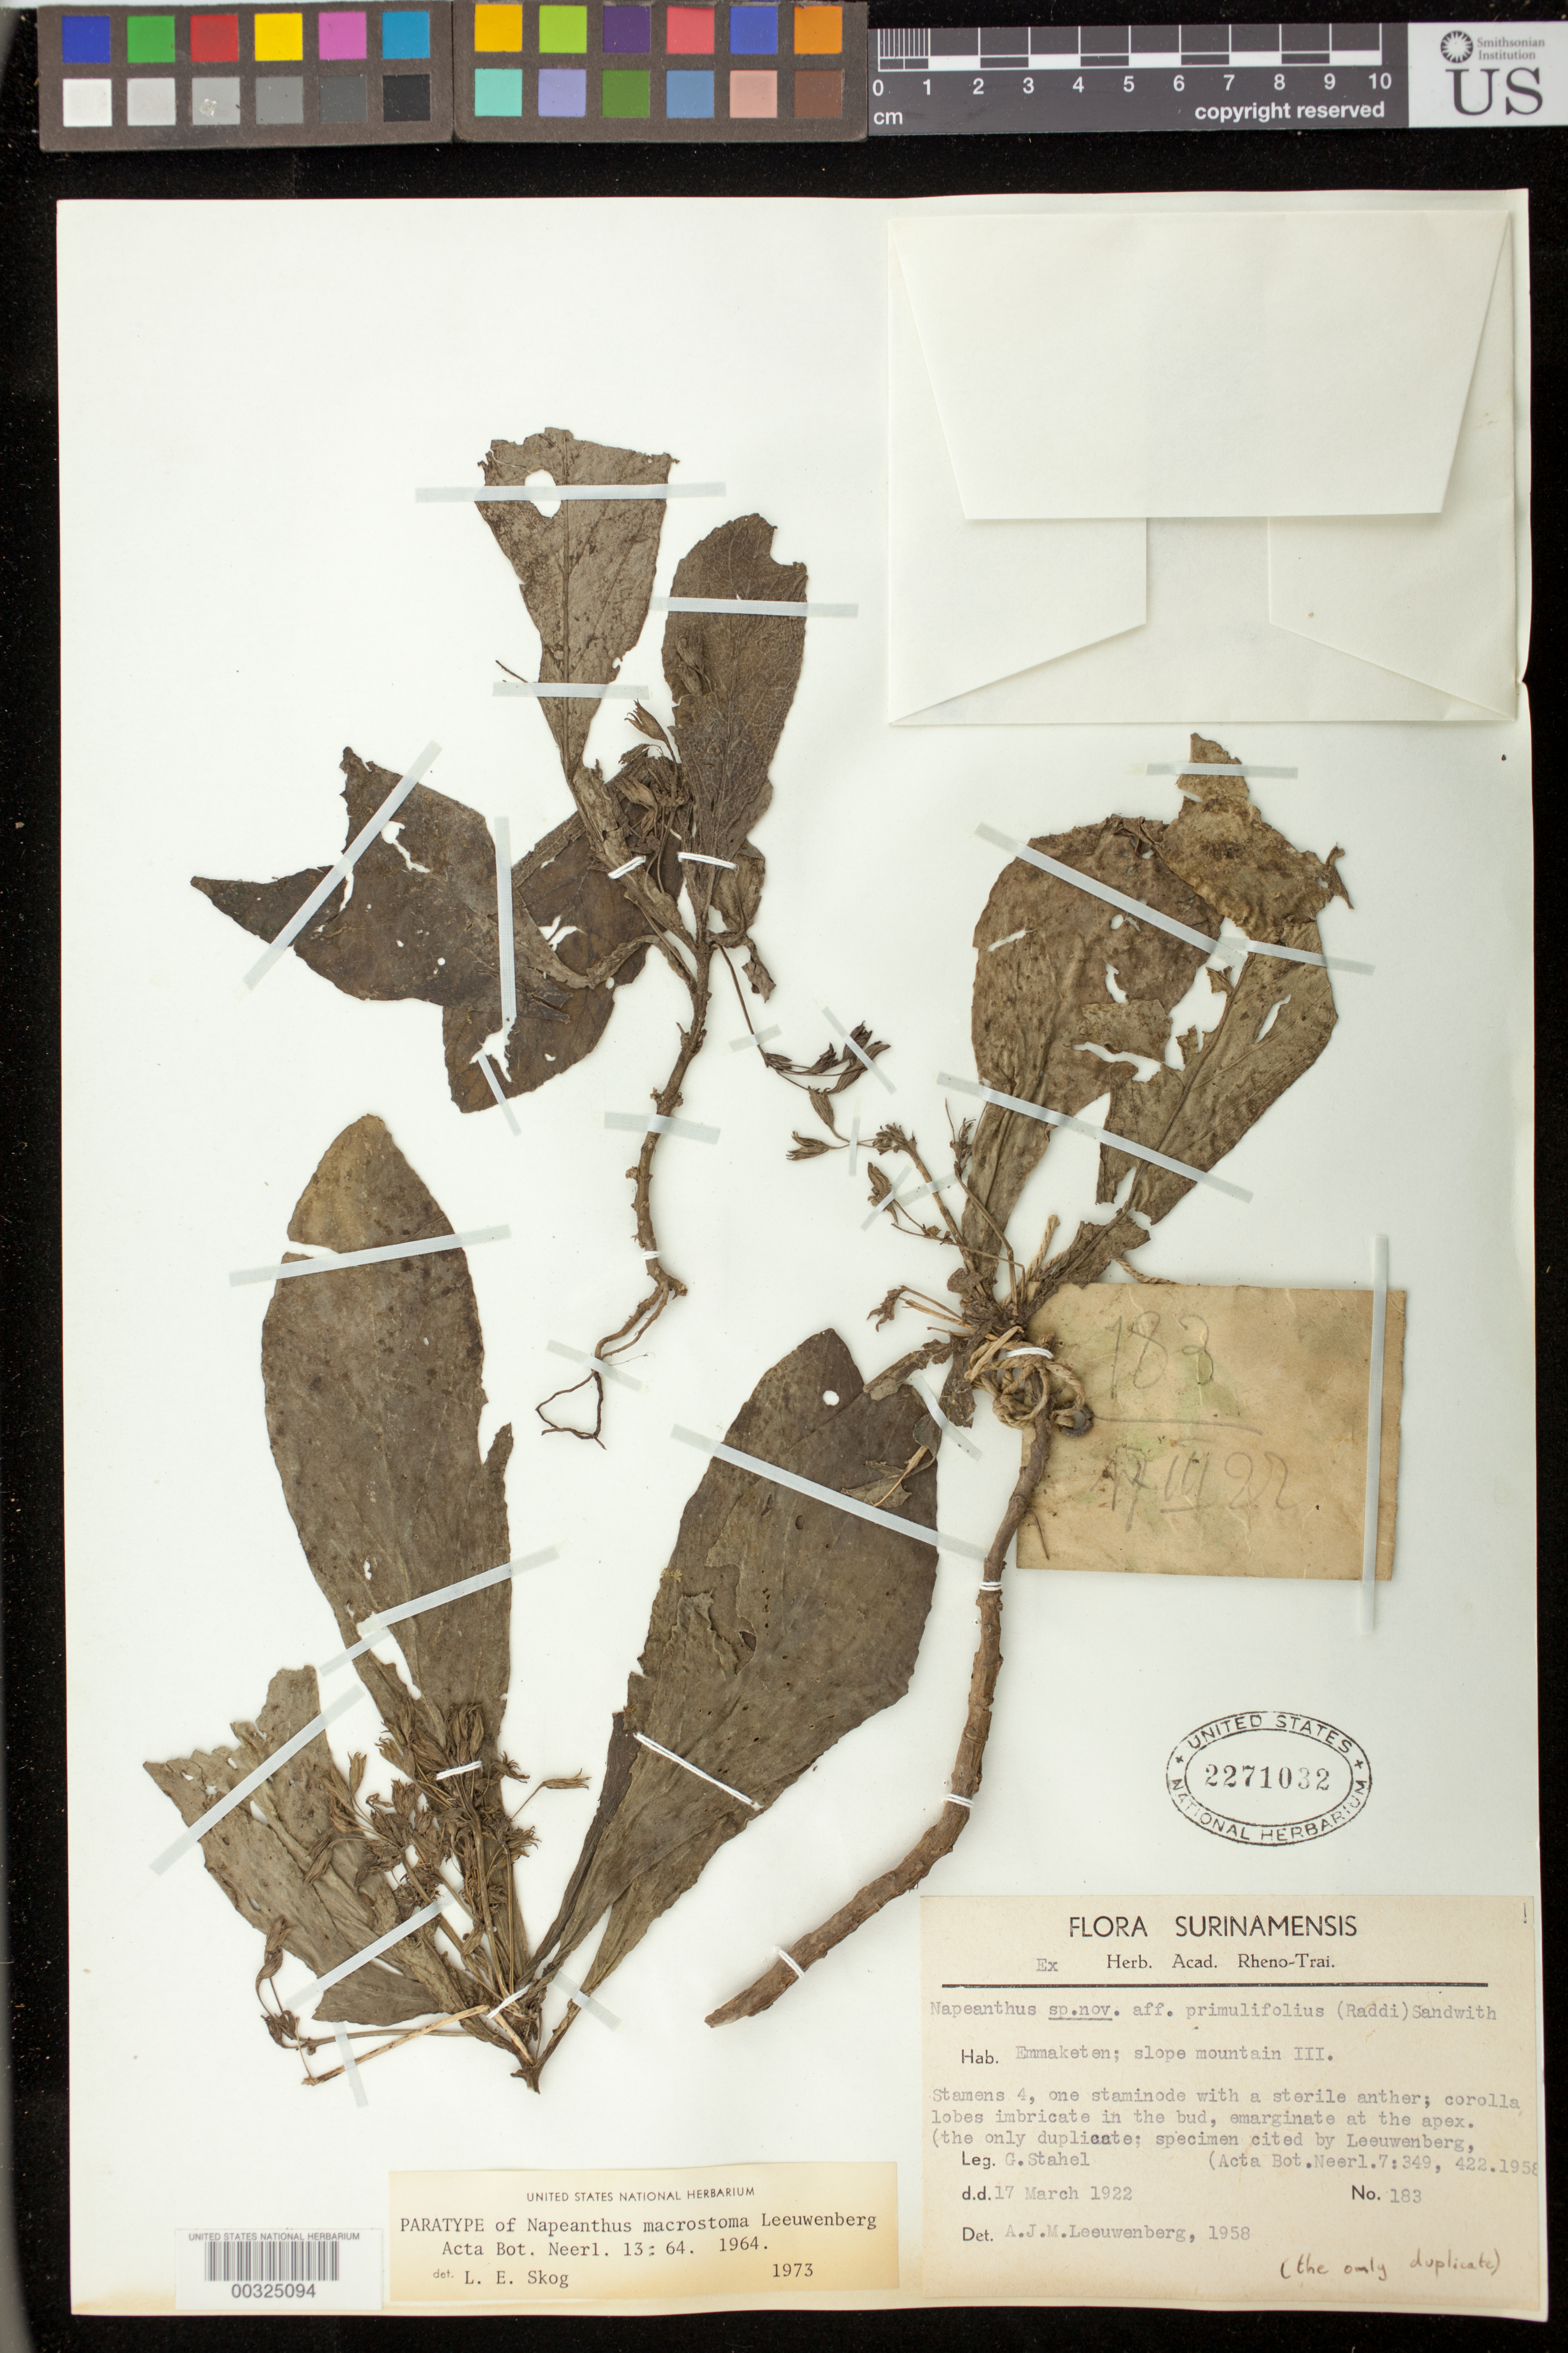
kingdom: Plantae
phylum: Tracheophyta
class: Magnoliopsida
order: Lamiales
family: Gesneriaceae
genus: Napeanthus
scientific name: Napeanthus macrostoma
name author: Leeuwenb.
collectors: G. Stahel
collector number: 183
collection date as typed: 17 Mar 1922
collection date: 1922-03-17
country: Suriname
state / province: Sipaliwini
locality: Emmaketen; slope mountain III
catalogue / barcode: US 2271032